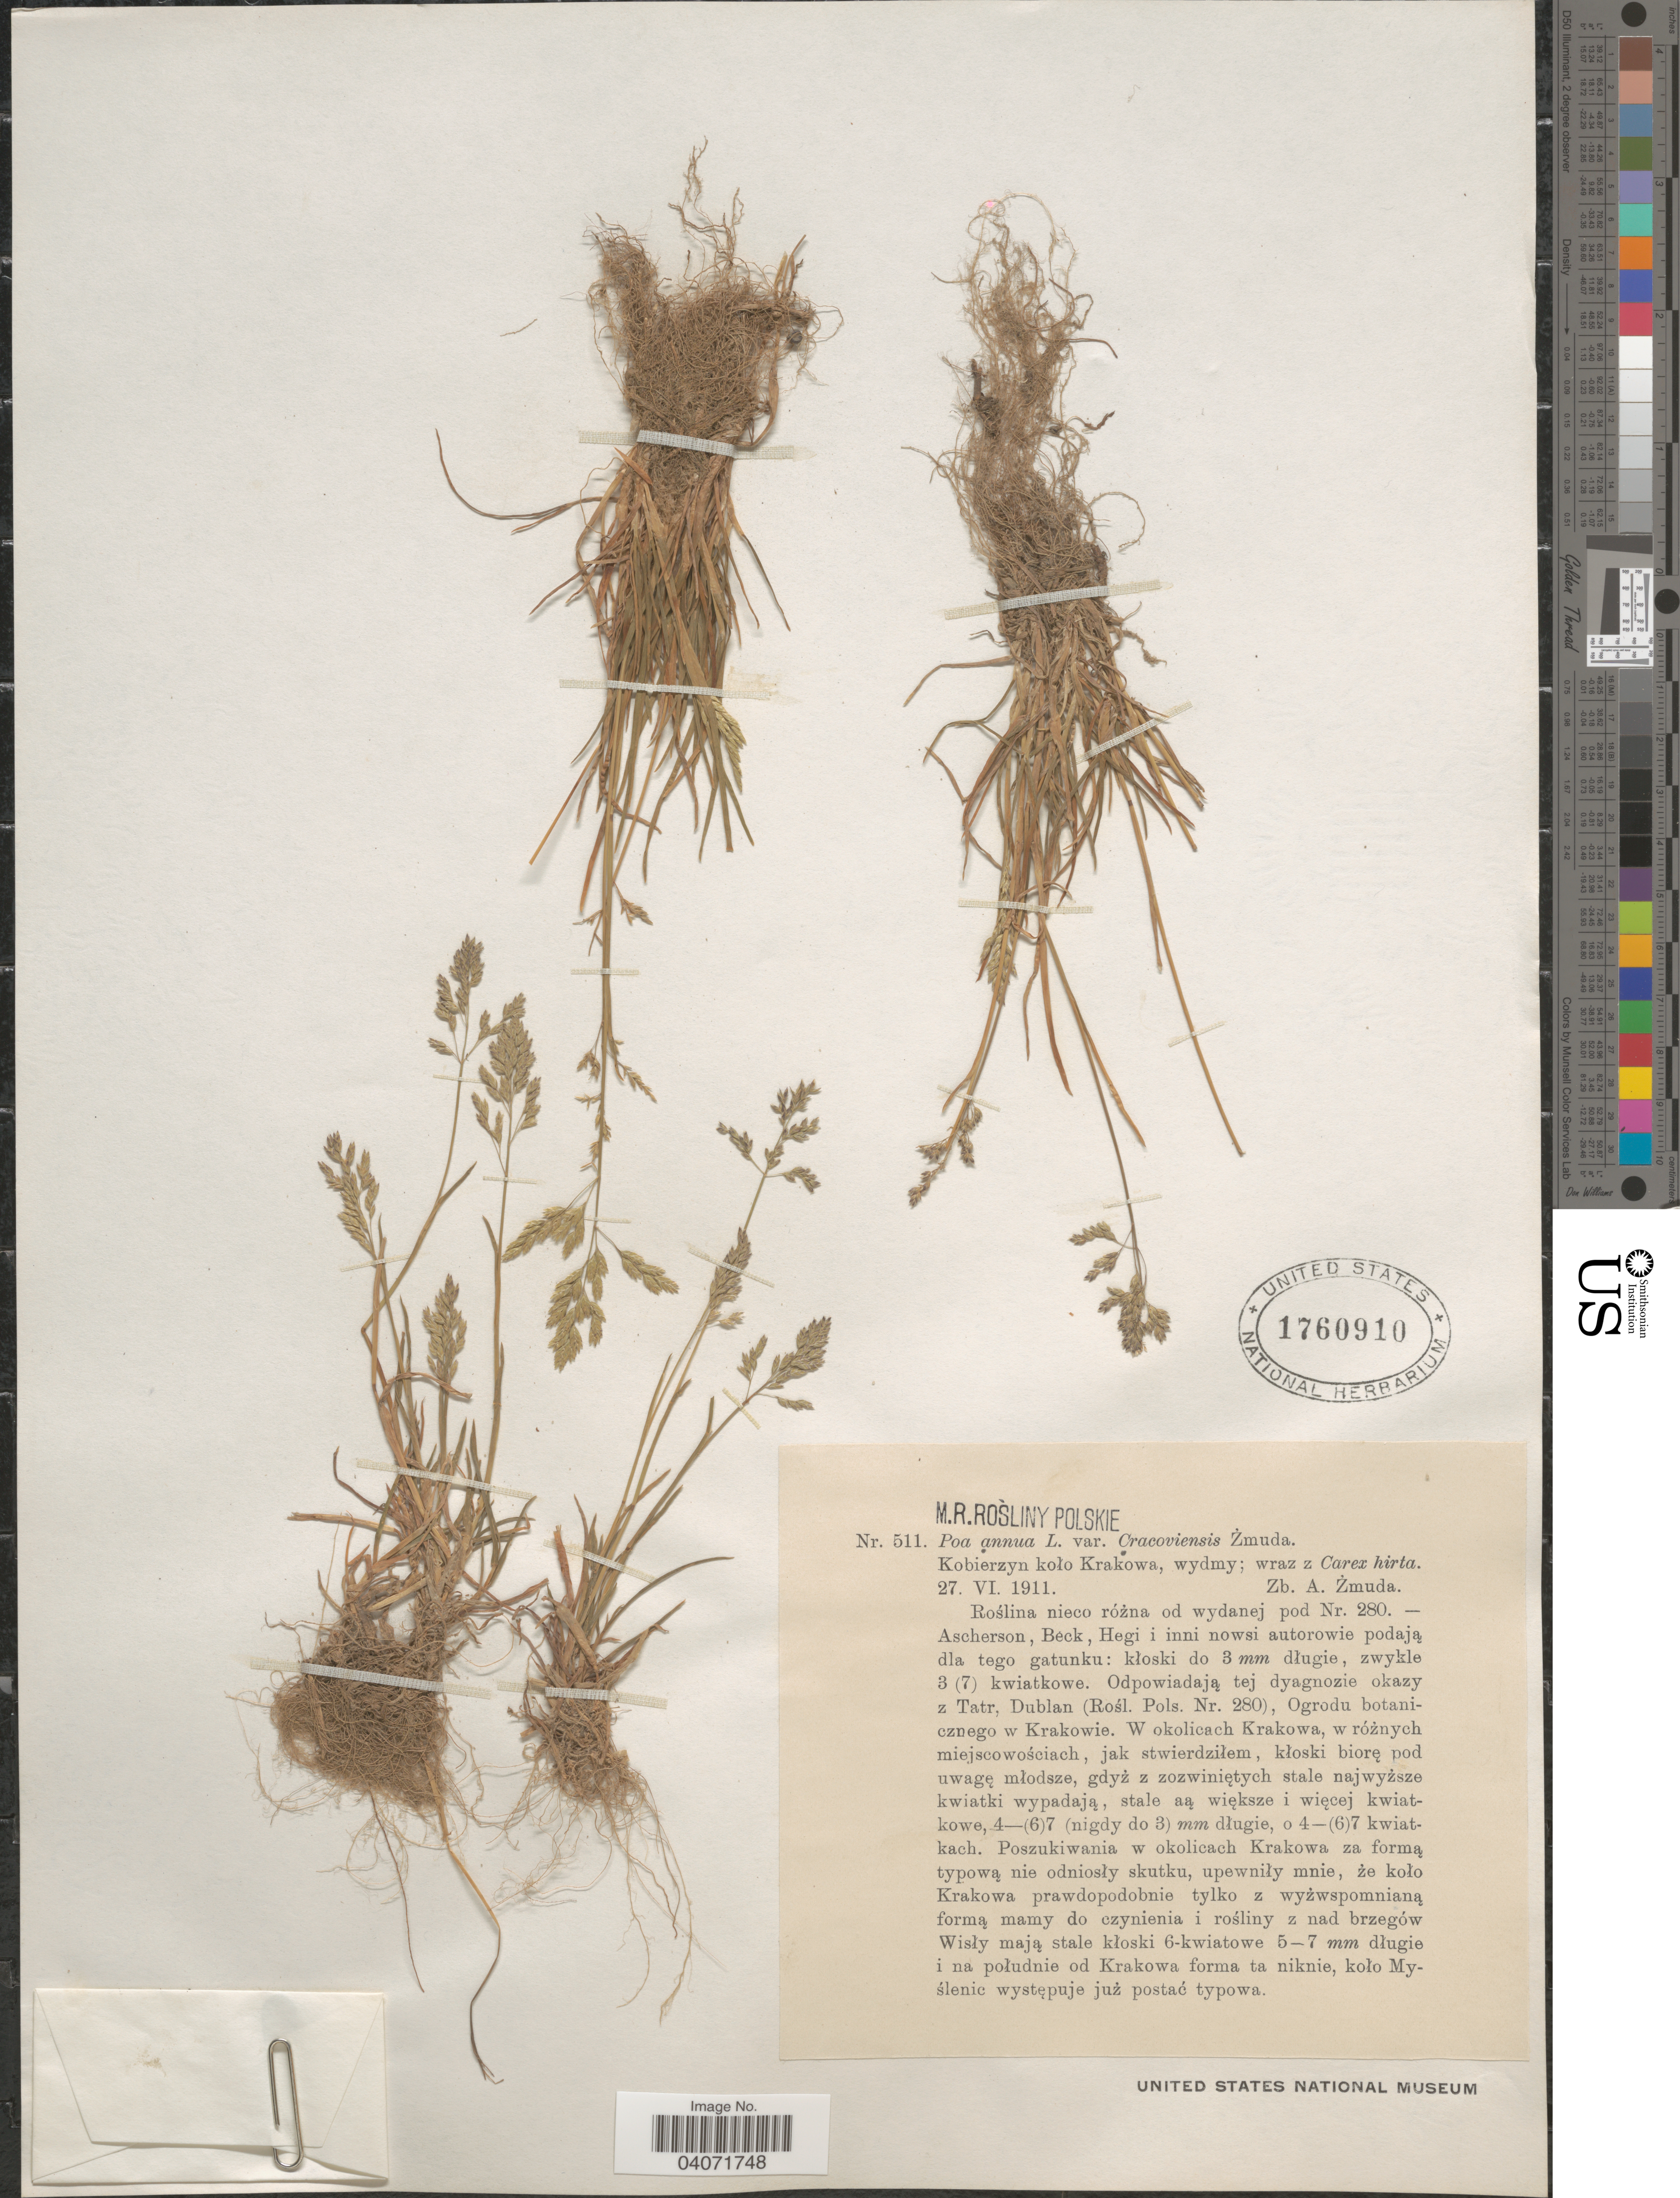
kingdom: Plantae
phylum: Tracheophyta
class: Liliopsida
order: Poales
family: Poaceae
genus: Poa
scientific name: Poa annua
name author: L.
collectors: A. Zmuda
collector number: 511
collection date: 1911-06-27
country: Poland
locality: Kobierzyn kolo Krakowa, wydmy; wraz z Carez hirta.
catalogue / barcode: US 1760910